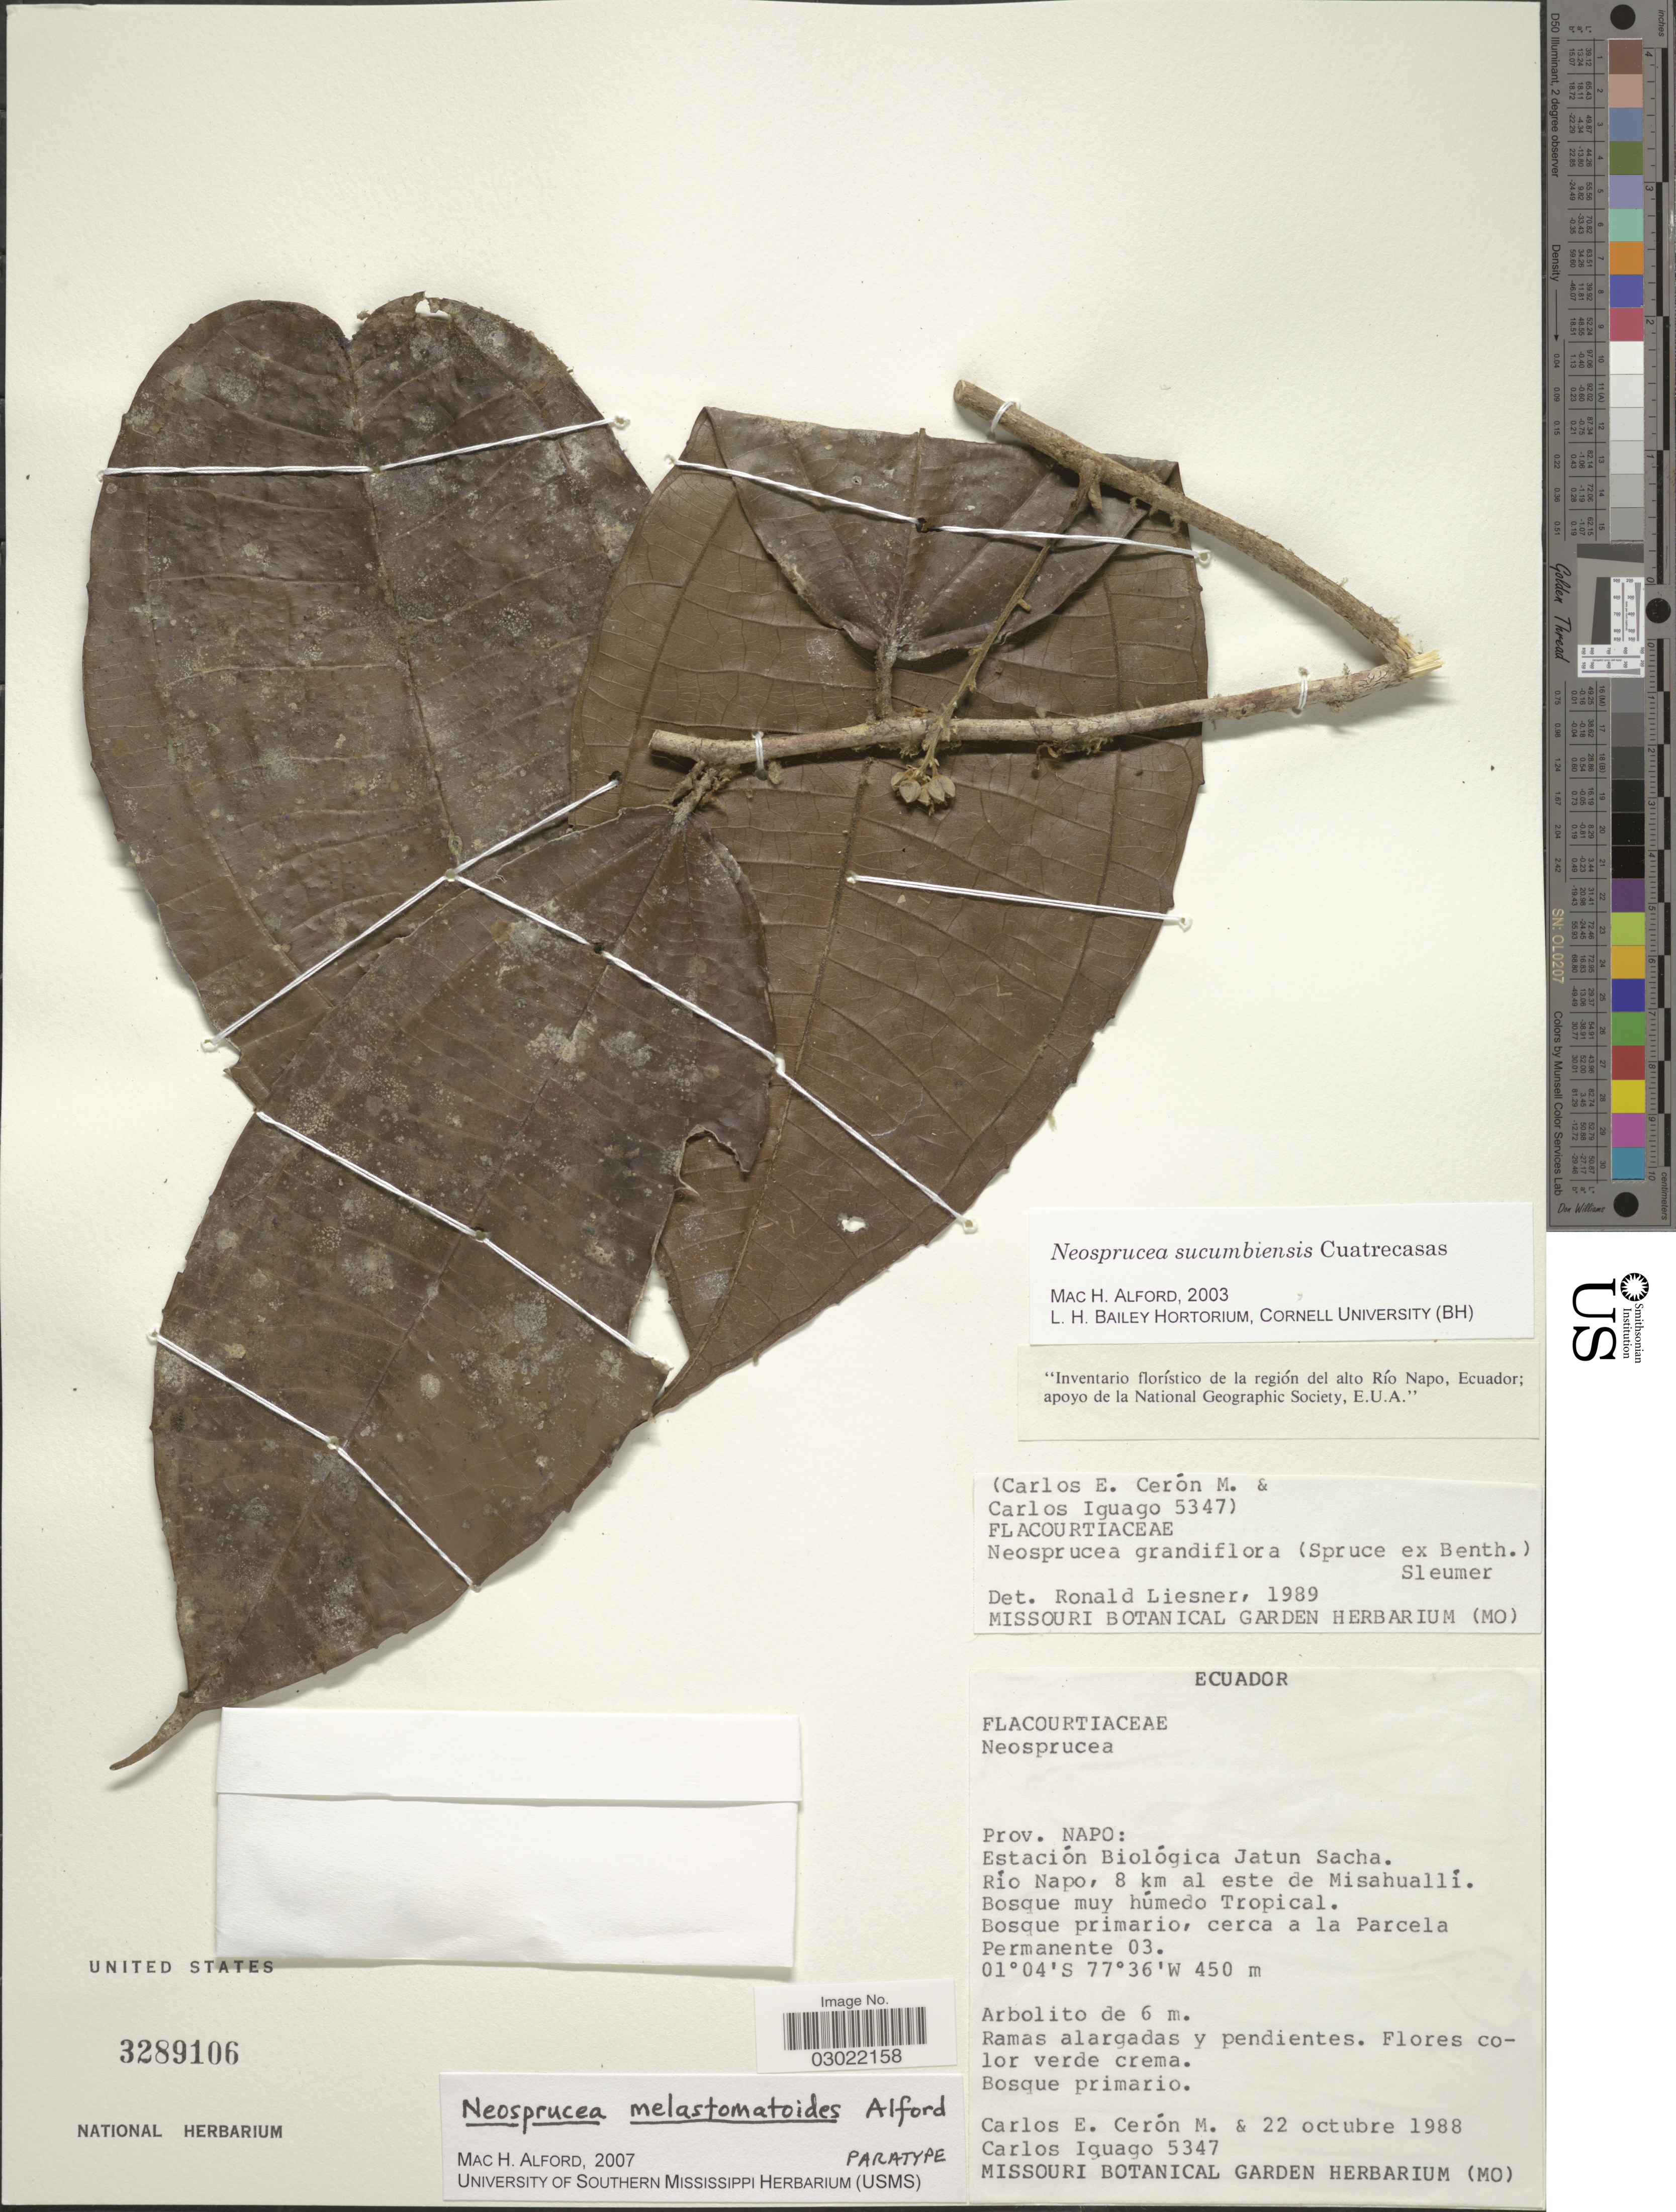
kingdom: Plantae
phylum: Tracheophyta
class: Magnoliopsida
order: Malpighiales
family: Salicaceae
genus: Neosprucea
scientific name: Neosprucea melastomatoides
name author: M.H. Alford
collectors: C. E. Cerón M. & C. Iguago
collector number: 5347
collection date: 1988-10-22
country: Ecuador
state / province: Napo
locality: Estación Biológica Jatun Sacha. Río Napo, 8 km al este de Misahuallí. Cerca a la Parcela Permanente 03.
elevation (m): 450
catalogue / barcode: US 3289106